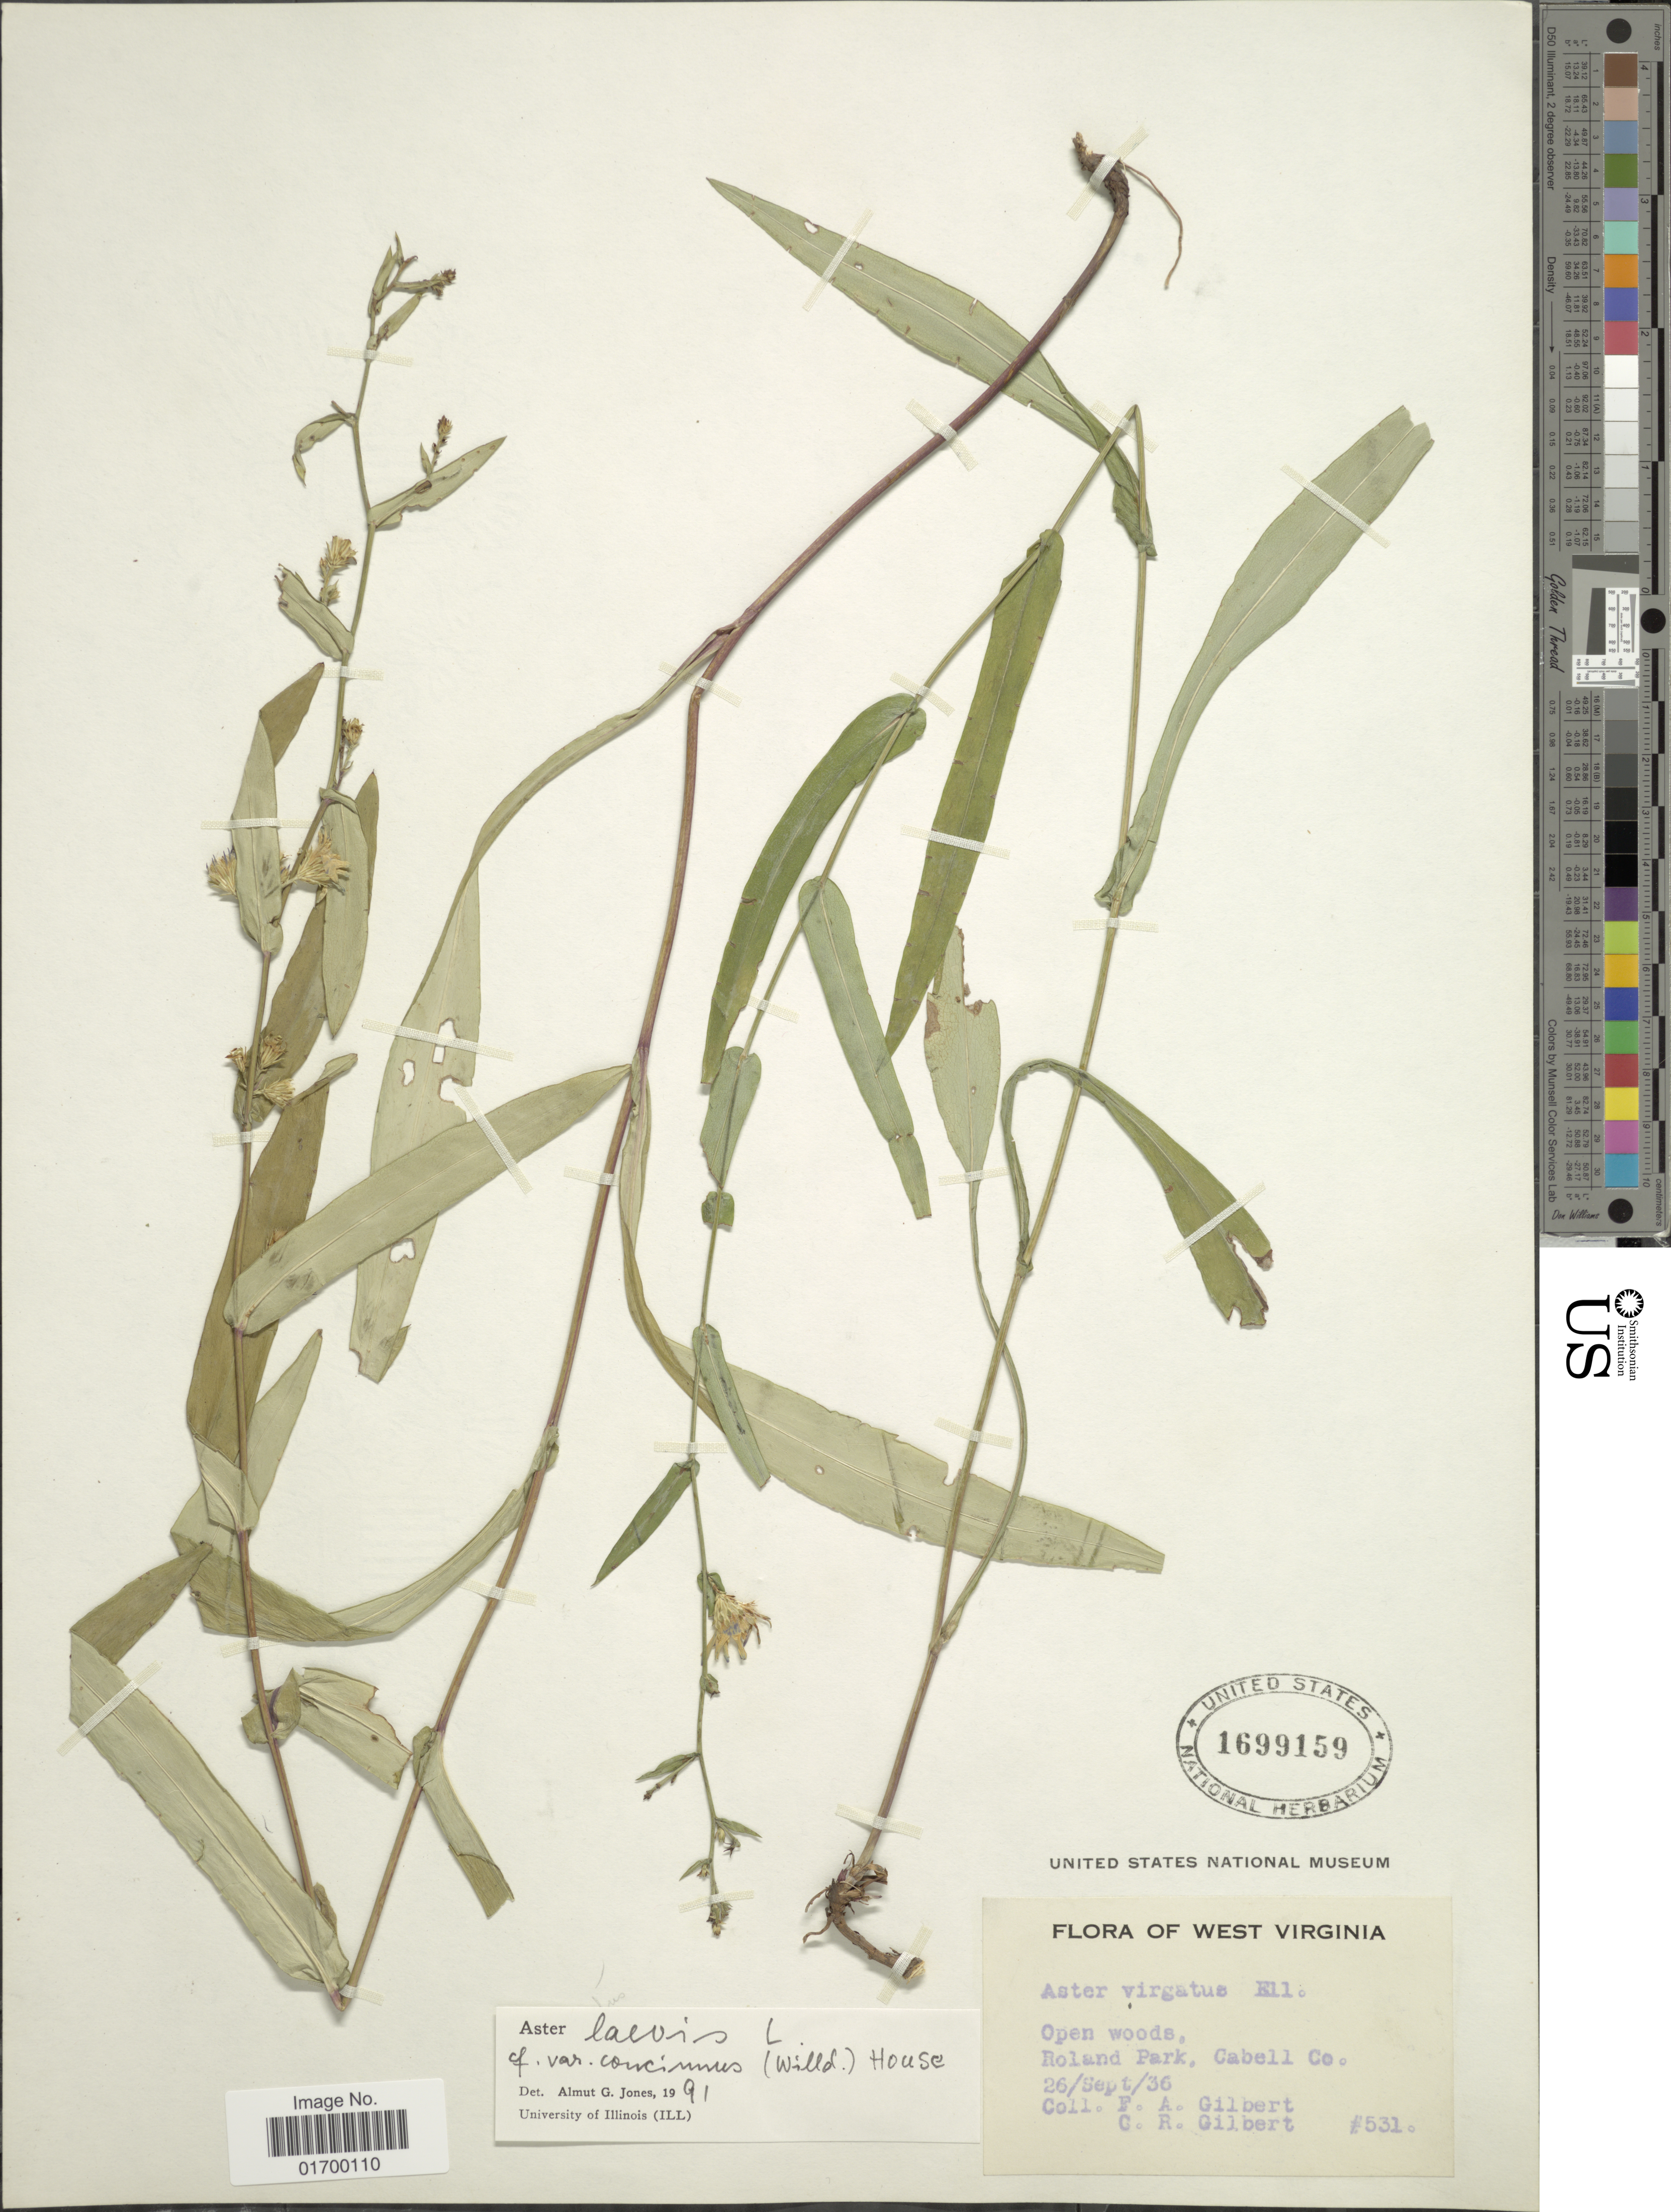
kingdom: Plantae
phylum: Tracheophyta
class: Magnoliopsida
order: Asterales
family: Asteraceae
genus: Symphyotrichum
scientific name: Symphyotrichum laeve var. concinnum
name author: (Willd.) G.L. Nesom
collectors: F. A. Gilbert & C. Gilbert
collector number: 531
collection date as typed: Transcribed d/m/y: 26/9/36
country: United States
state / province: West Virginia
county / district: Cabell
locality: West Virginia, Roland Park, Cabell Co.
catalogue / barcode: US 1699159